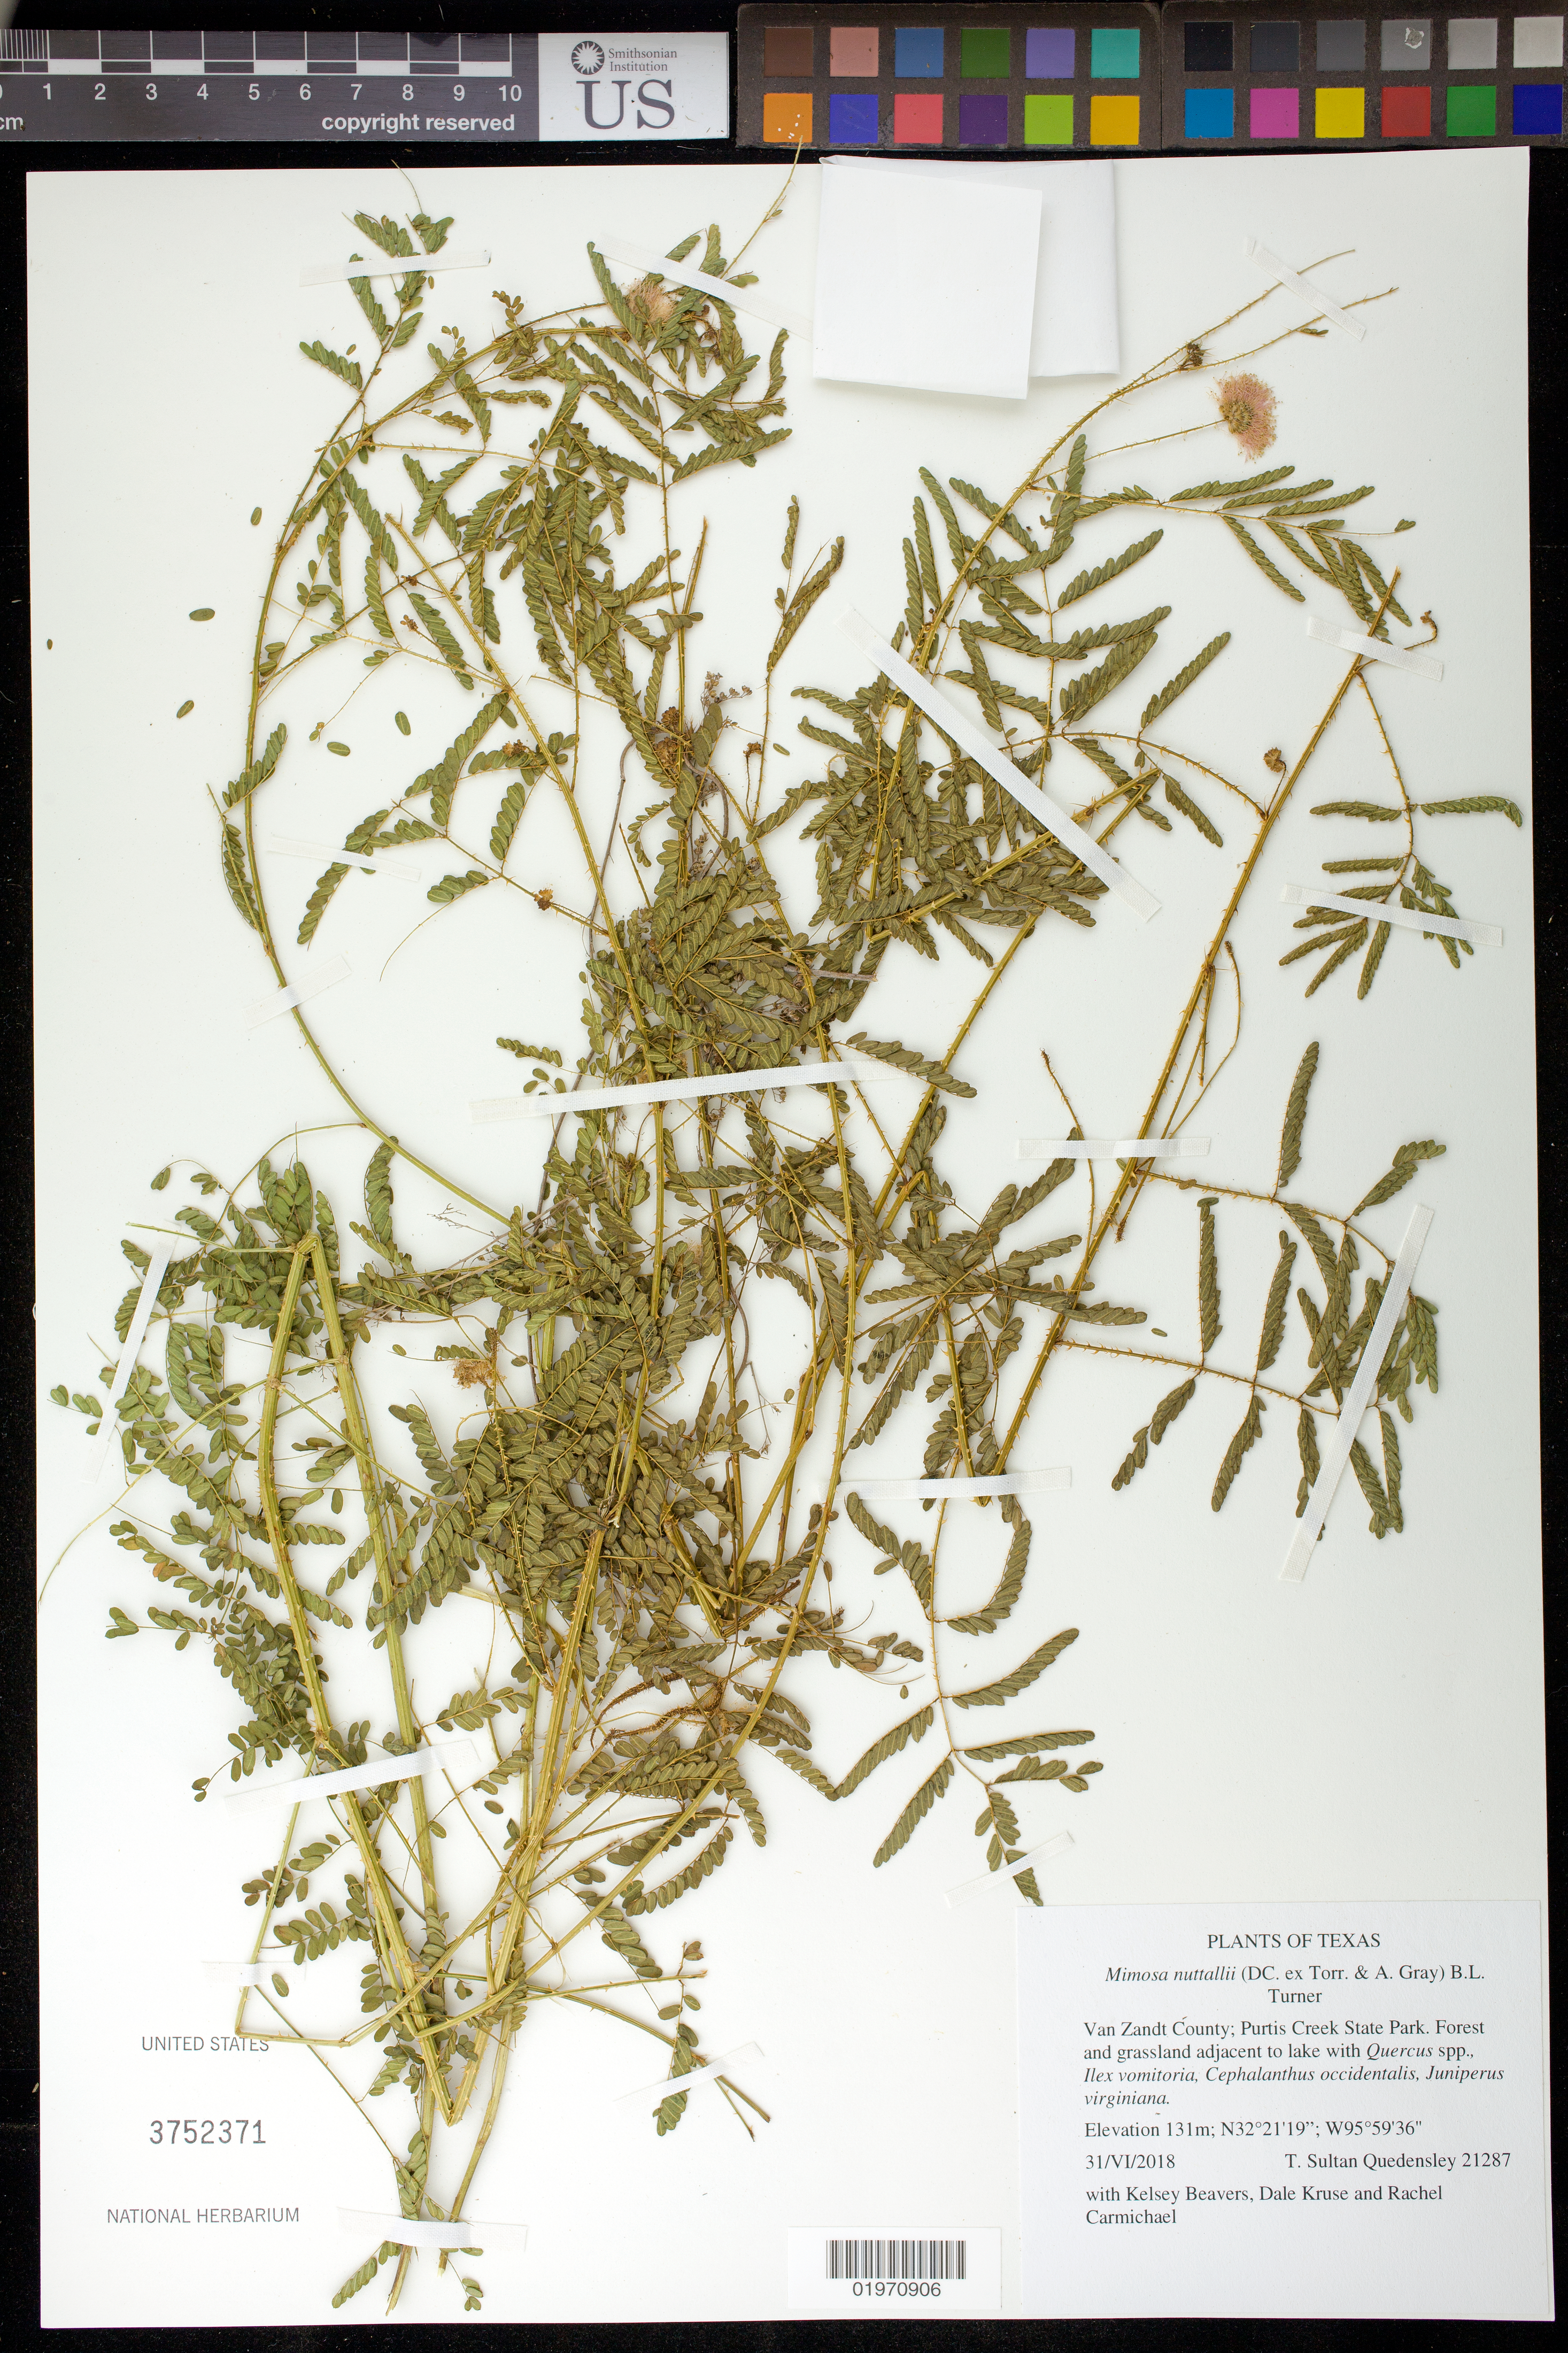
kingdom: Plantae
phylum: Tracheophyta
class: Magnoliopsida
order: Fabales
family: Fabaceae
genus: Mimosa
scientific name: Mimosa nuttallii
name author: (DC.) B.L. Turner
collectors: T. S. Quedensley, K. Beavers, D. Kruse & R. Carmichael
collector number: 21287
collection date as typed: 30 Jun 2018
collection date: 2018-06-30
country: United States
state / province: Texas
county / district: Van Zaudt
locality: Purtis Creek State Park.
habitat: Forest and grassland adjacent to lake with Quercus spp., Ilex vomitoria, Cephalanthus occidentalis, Juniperus virginiana.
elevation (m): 131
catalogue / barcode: US 3752371